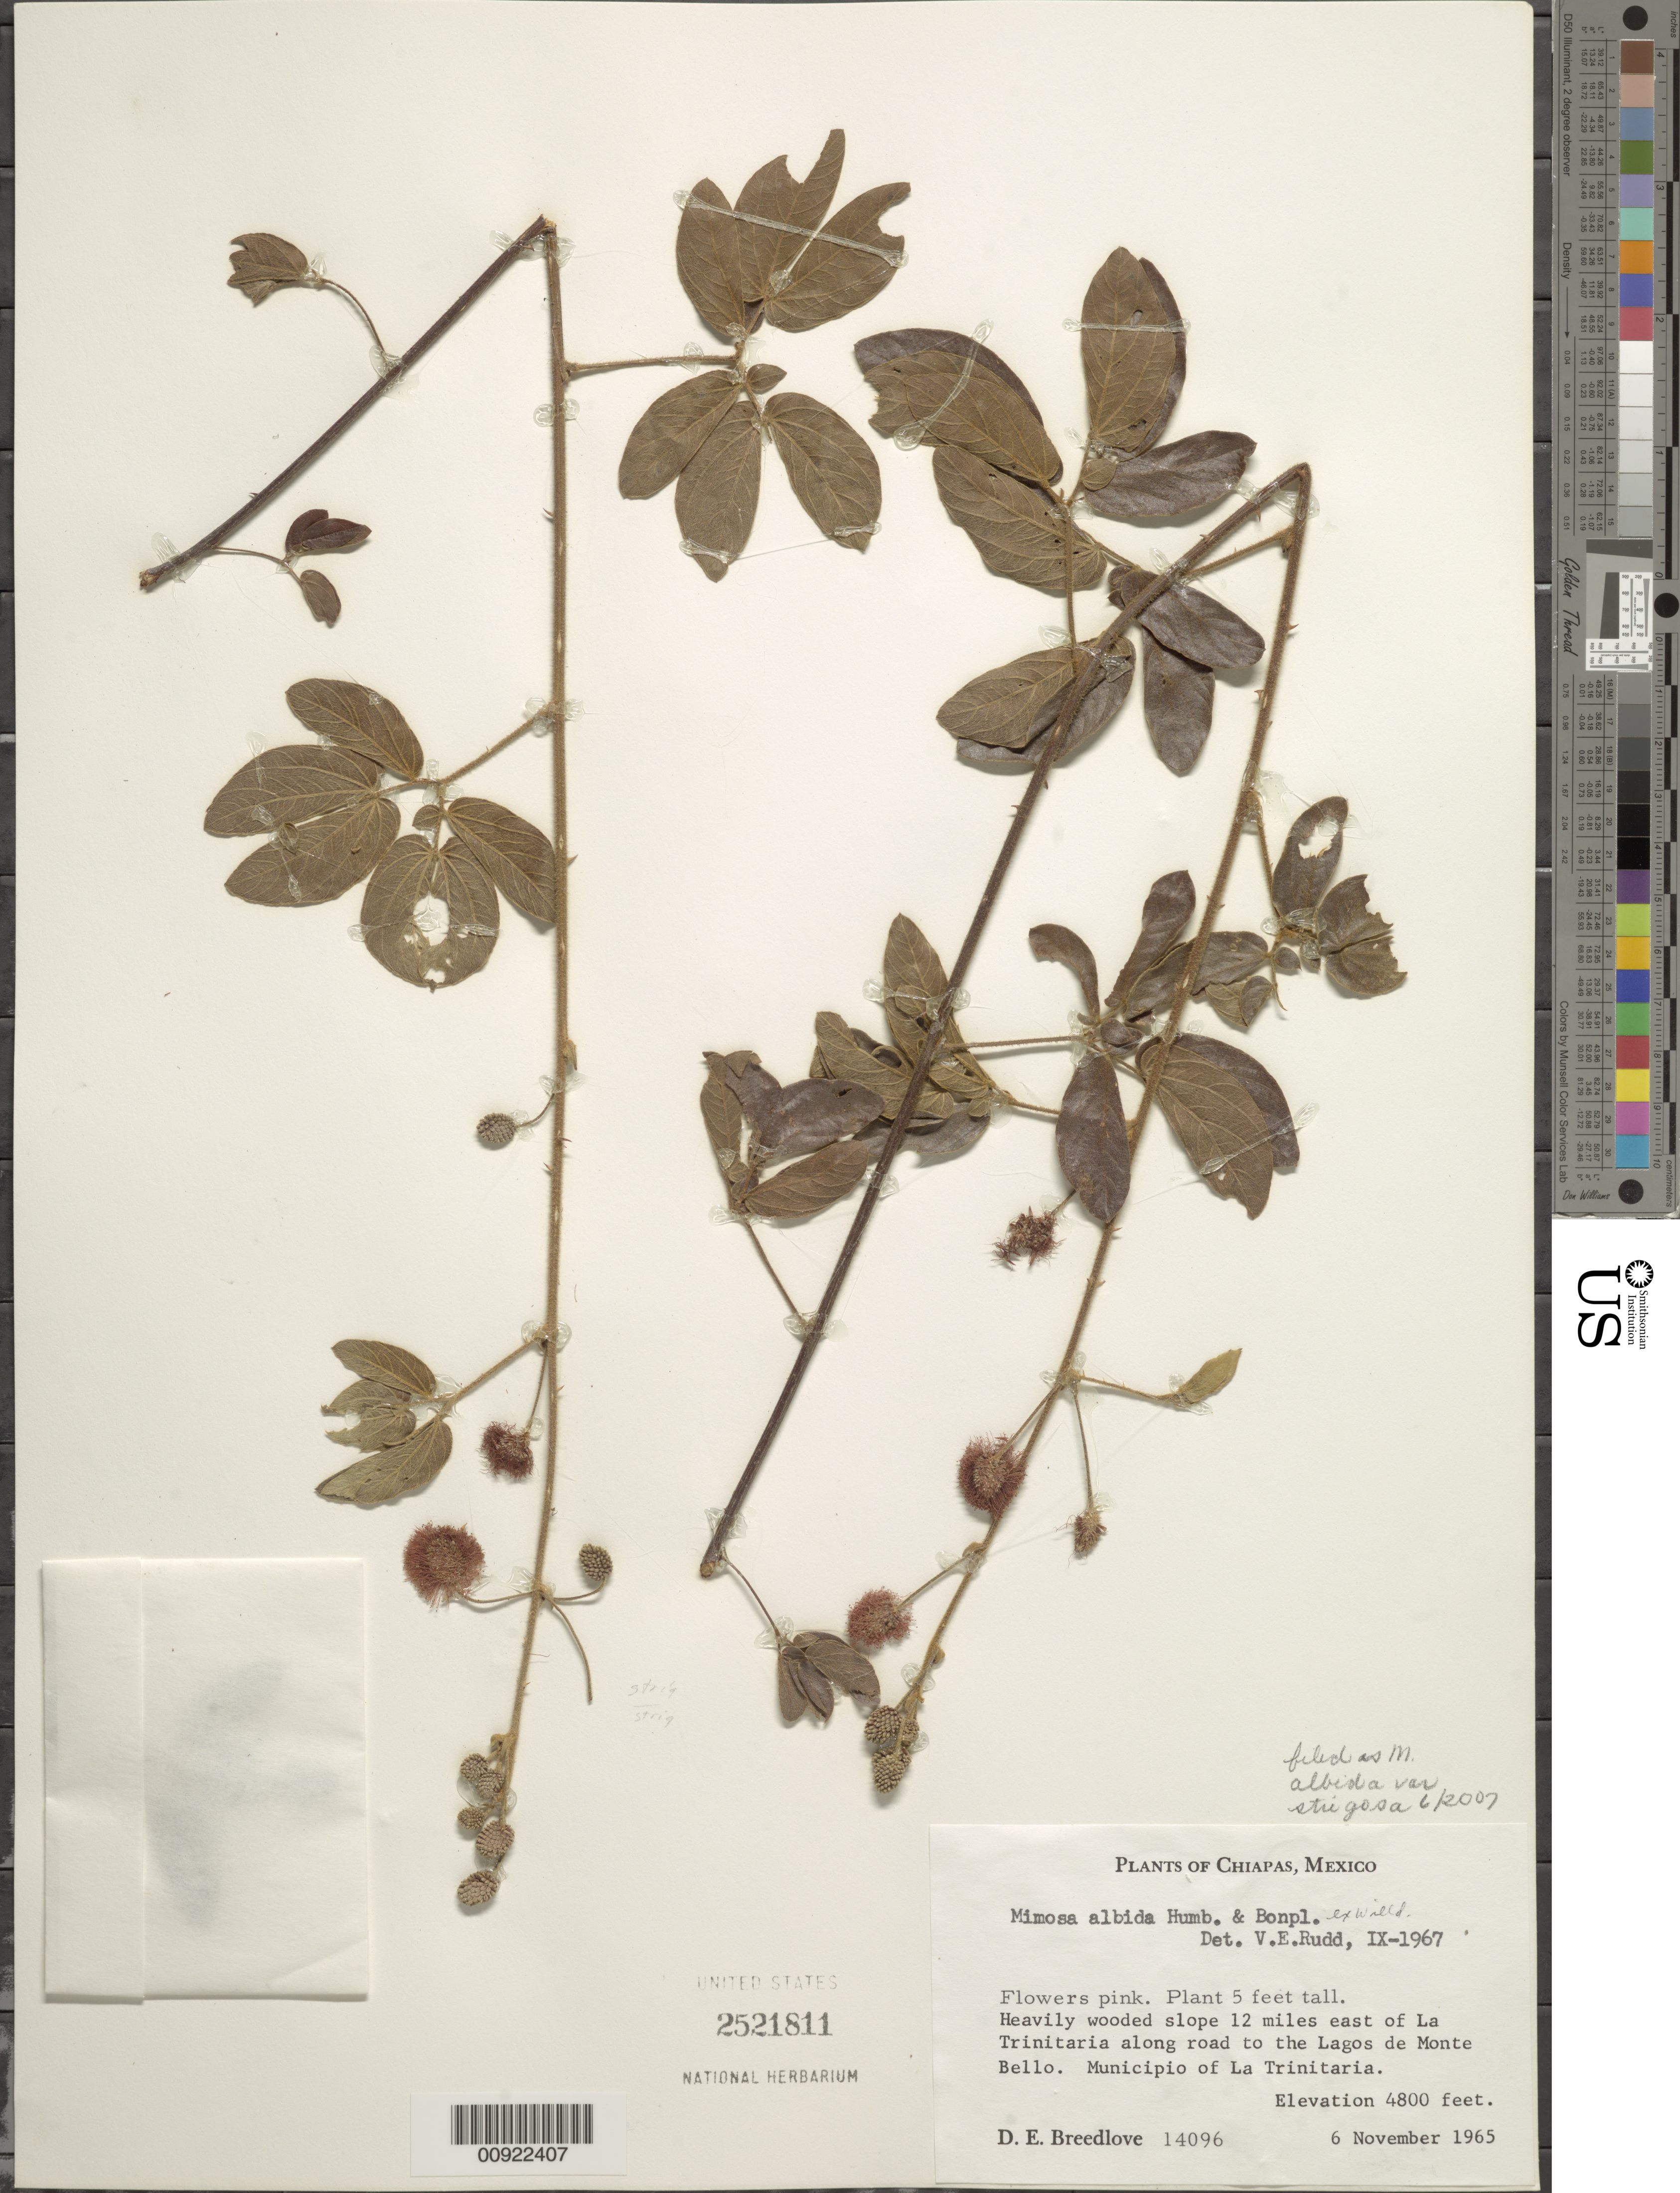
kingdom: Plantae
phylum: Tracheophyta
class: Magnoliopsida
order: Fabales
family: Fabaceae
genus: Mimosa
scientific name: Mimosa albida var. strigosa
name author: (Willd.) B.L. Rob.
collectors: D. E. Breedlove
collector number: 14096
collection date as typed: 06 Nov 1965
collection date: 1965-11-06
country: Mexico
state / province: Chiapas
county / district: Trinitaria, La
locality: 12 miles east of La Trinitaria along road to the Lagos de Monte Bello. Municipio of Trinitaria, Chiapas.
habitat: Heavily wooded slope.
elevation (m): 1463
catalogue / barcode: US 2521811